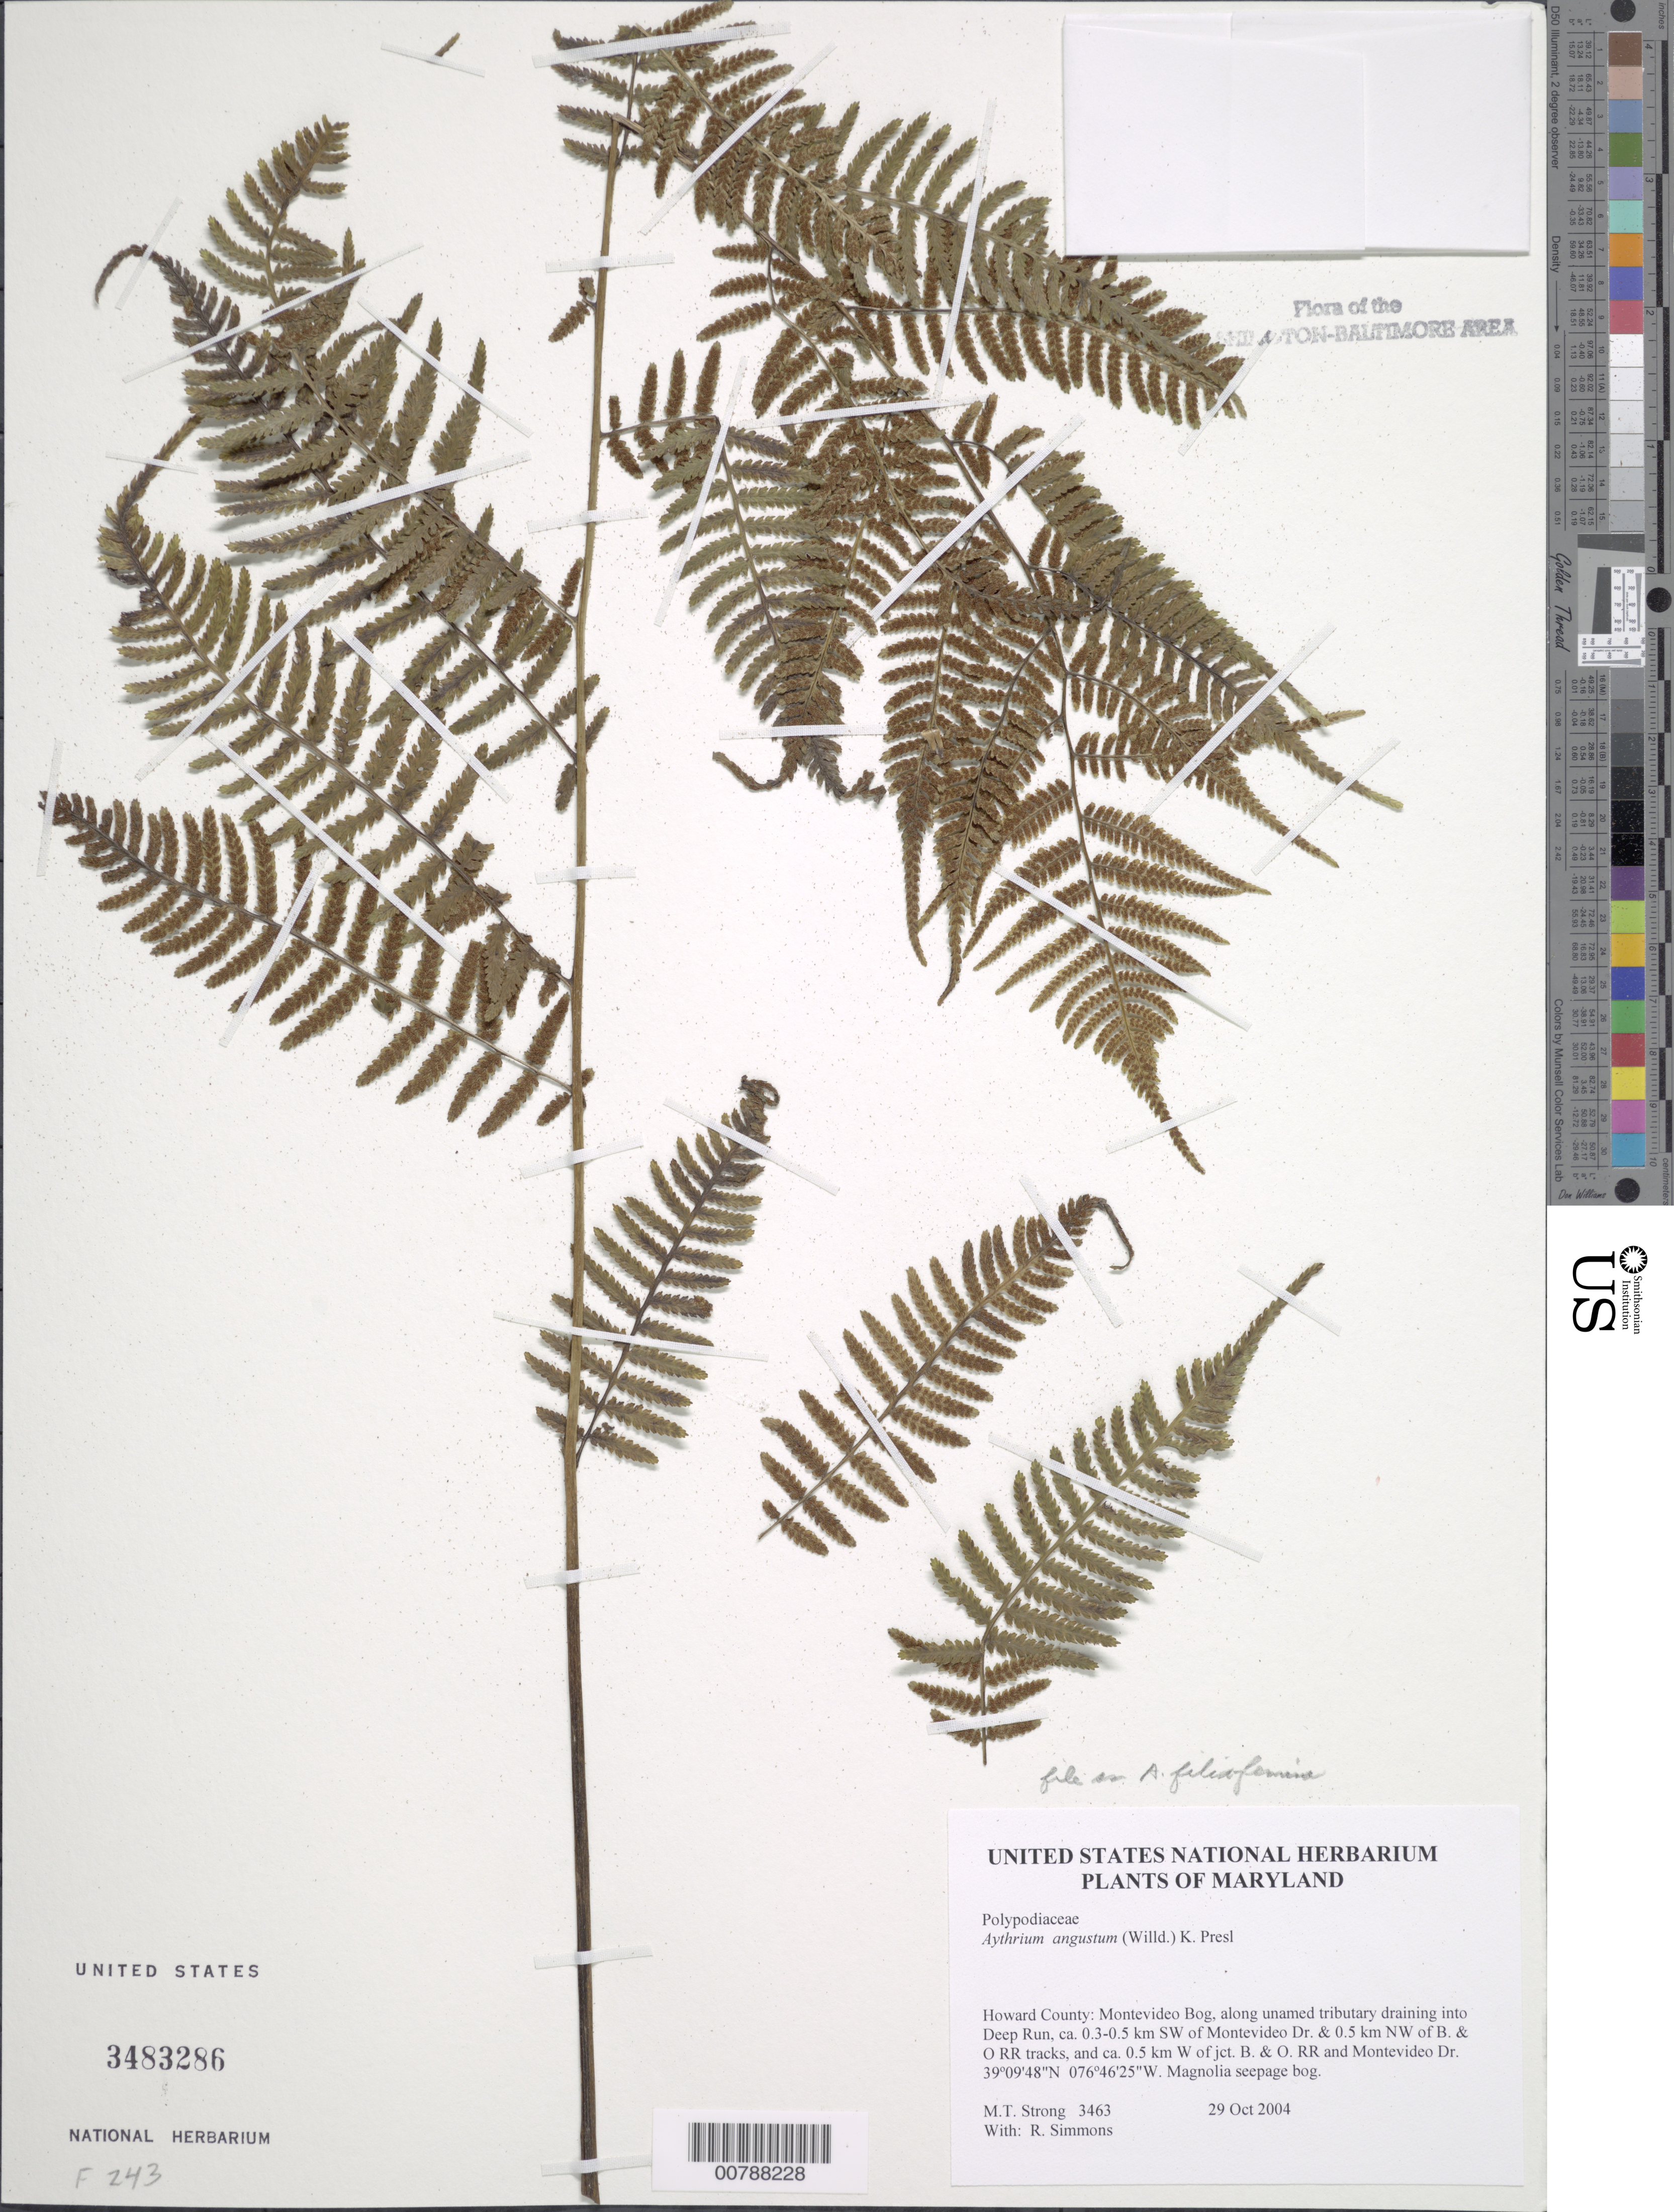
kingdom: Plantae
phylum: Tracheophyta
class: Polypodiopsida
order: Polypodiales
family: Athyriaceae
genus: Athyrium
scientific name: Athyrium filix-femina var. asplenioides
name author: (Michx.) Farw.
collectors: M. T. Strong & R. B. Simmons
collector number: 3463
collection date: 2004-10-29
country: United States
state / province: Maryland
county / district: Howard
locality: Montevideo Bog, along unnamed tributary draining in to Deep Run, ca. 0.3-0.5 km SW of Montevideo Dr. & 0.5 km NW of B. & O. RR Tracks, and ca. 0.5 km W of jct. B. & O. RR and Montevideo Dr.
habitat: Magnolia seepage bog.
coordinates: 39 09 48 N, 076 46 25 W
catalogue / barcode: US 3483286